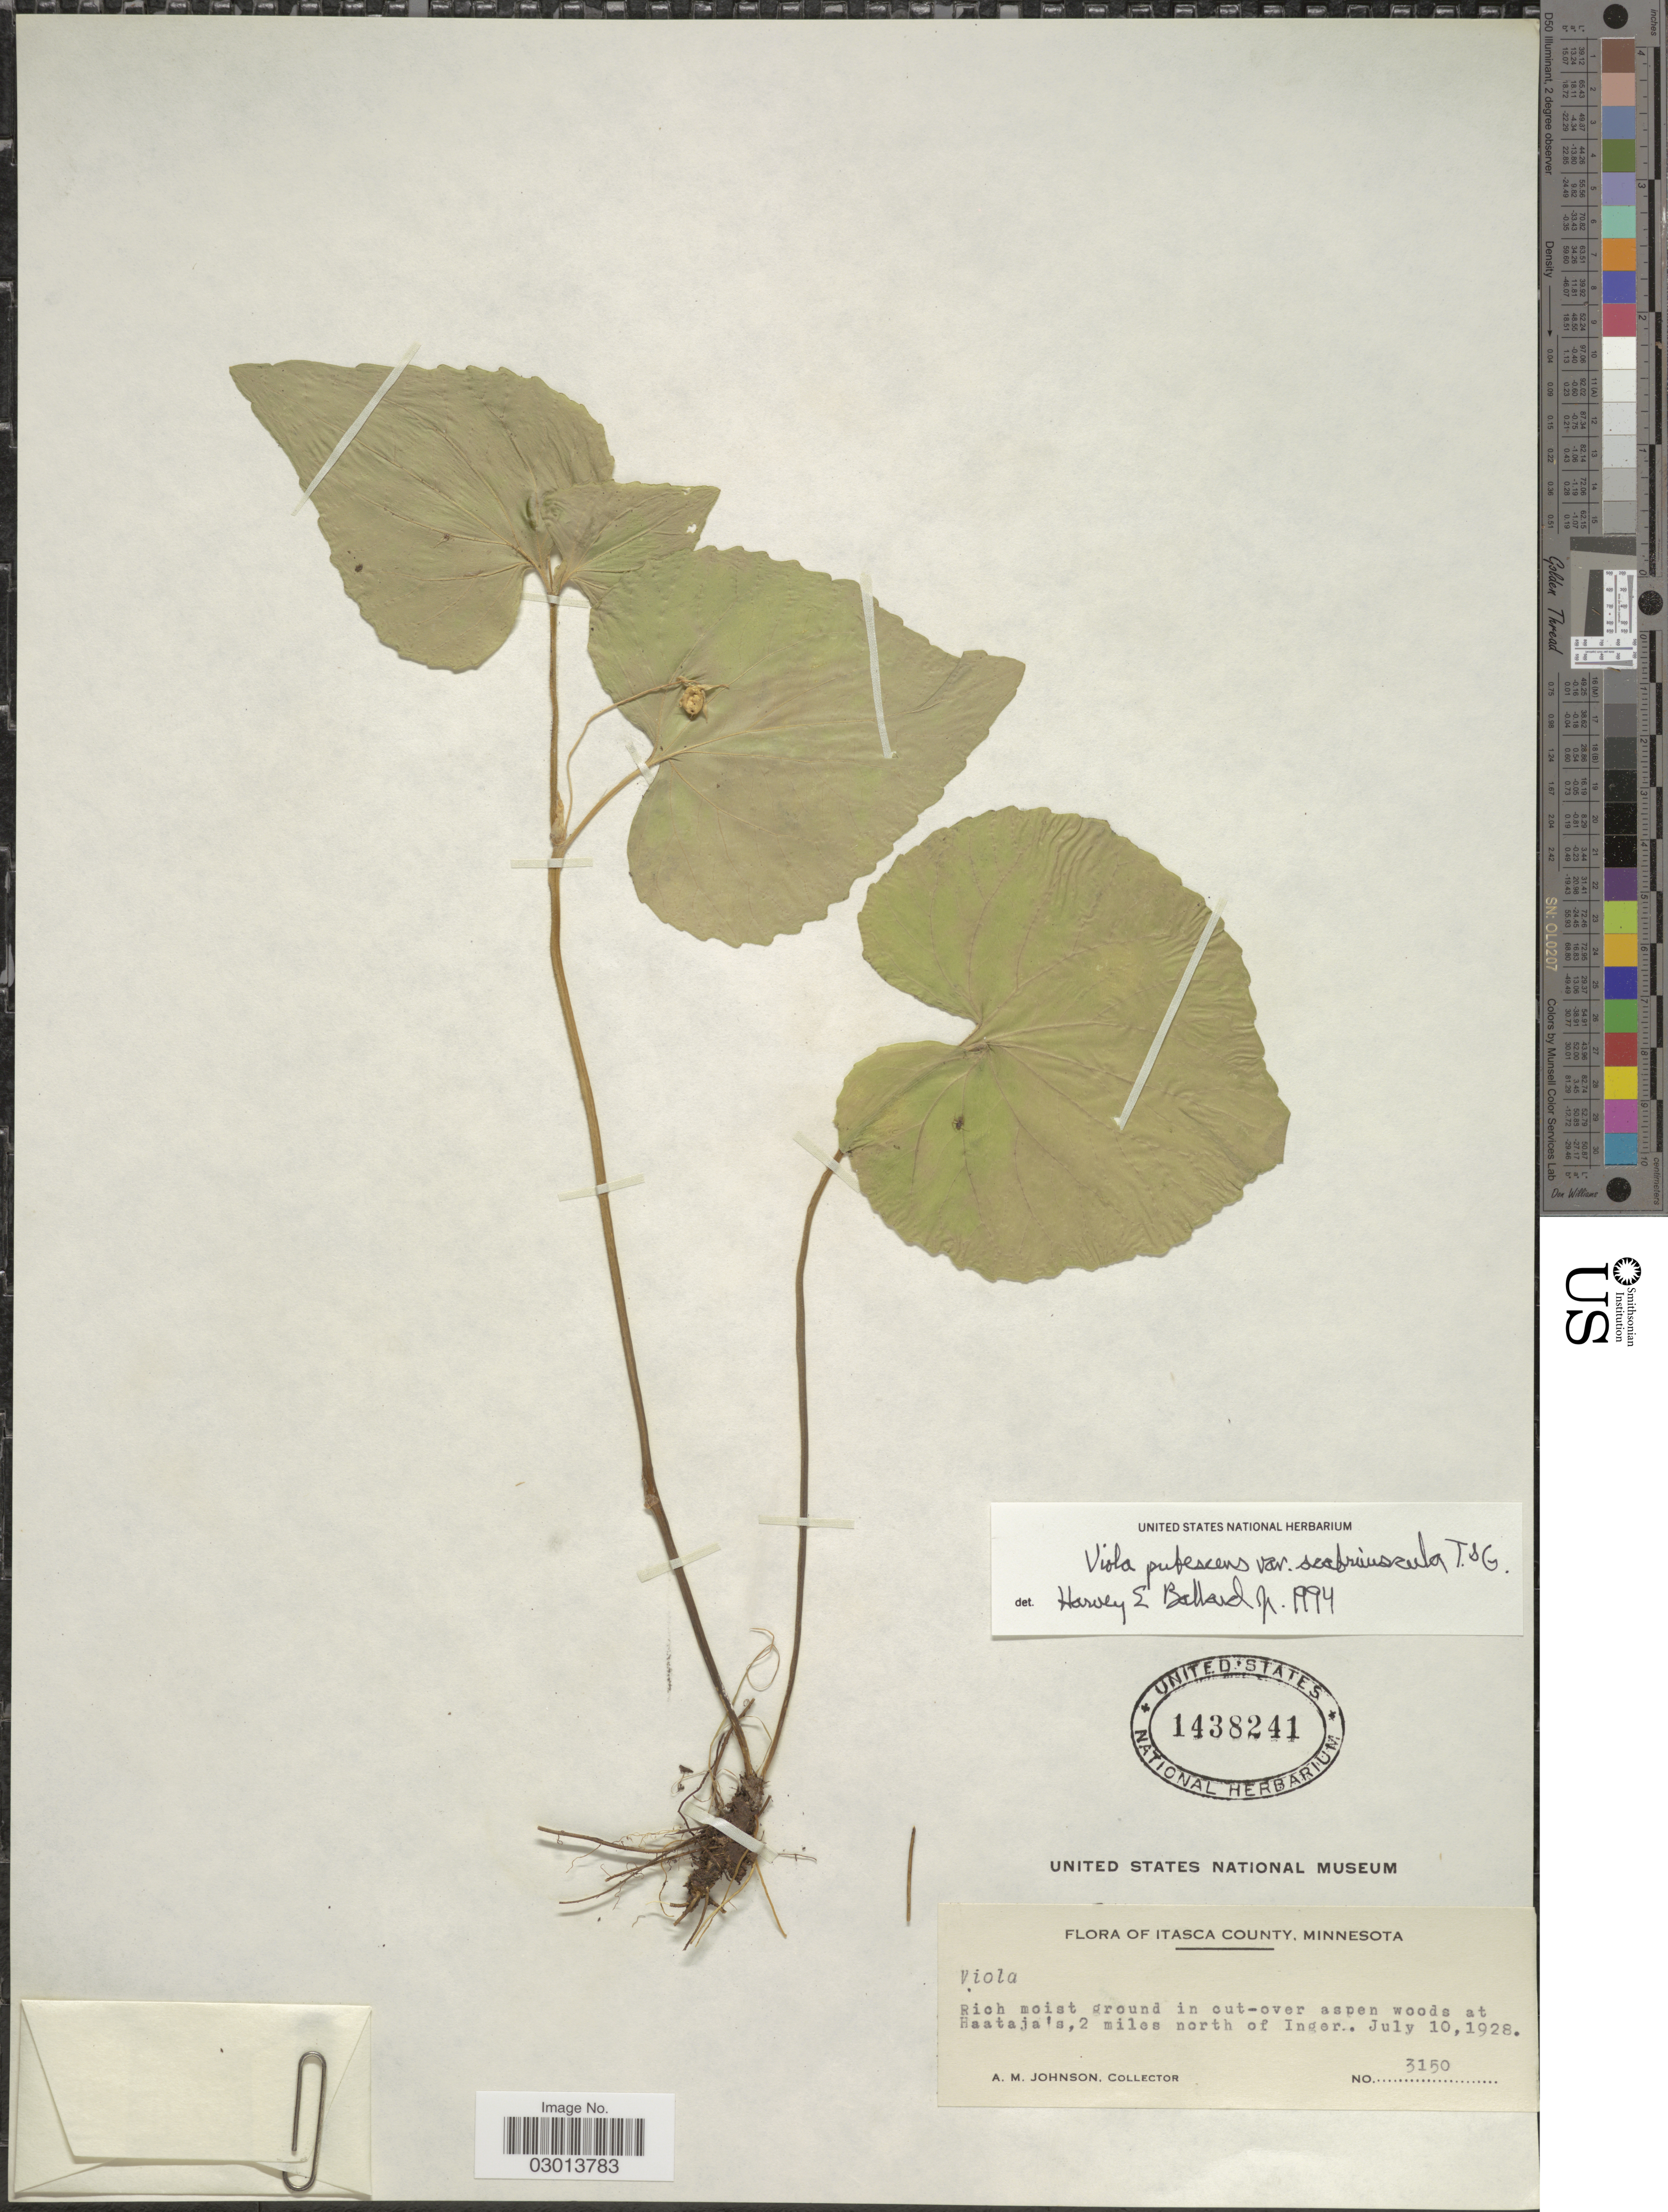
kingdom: Plantae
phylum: Tracheophyta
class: Magnoliopsida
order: Malpighiales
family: Violaceae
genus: Viola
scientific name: Viola pubescens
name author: Aiton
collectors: A. M. Johnson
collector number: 3150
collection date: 1928-07-10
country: United States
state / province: Minnesota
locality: Itasca County, Rich moist ground in cut-over aspen woods at Haataja's, 2 miles north of Inger.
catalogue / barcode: US 1438241